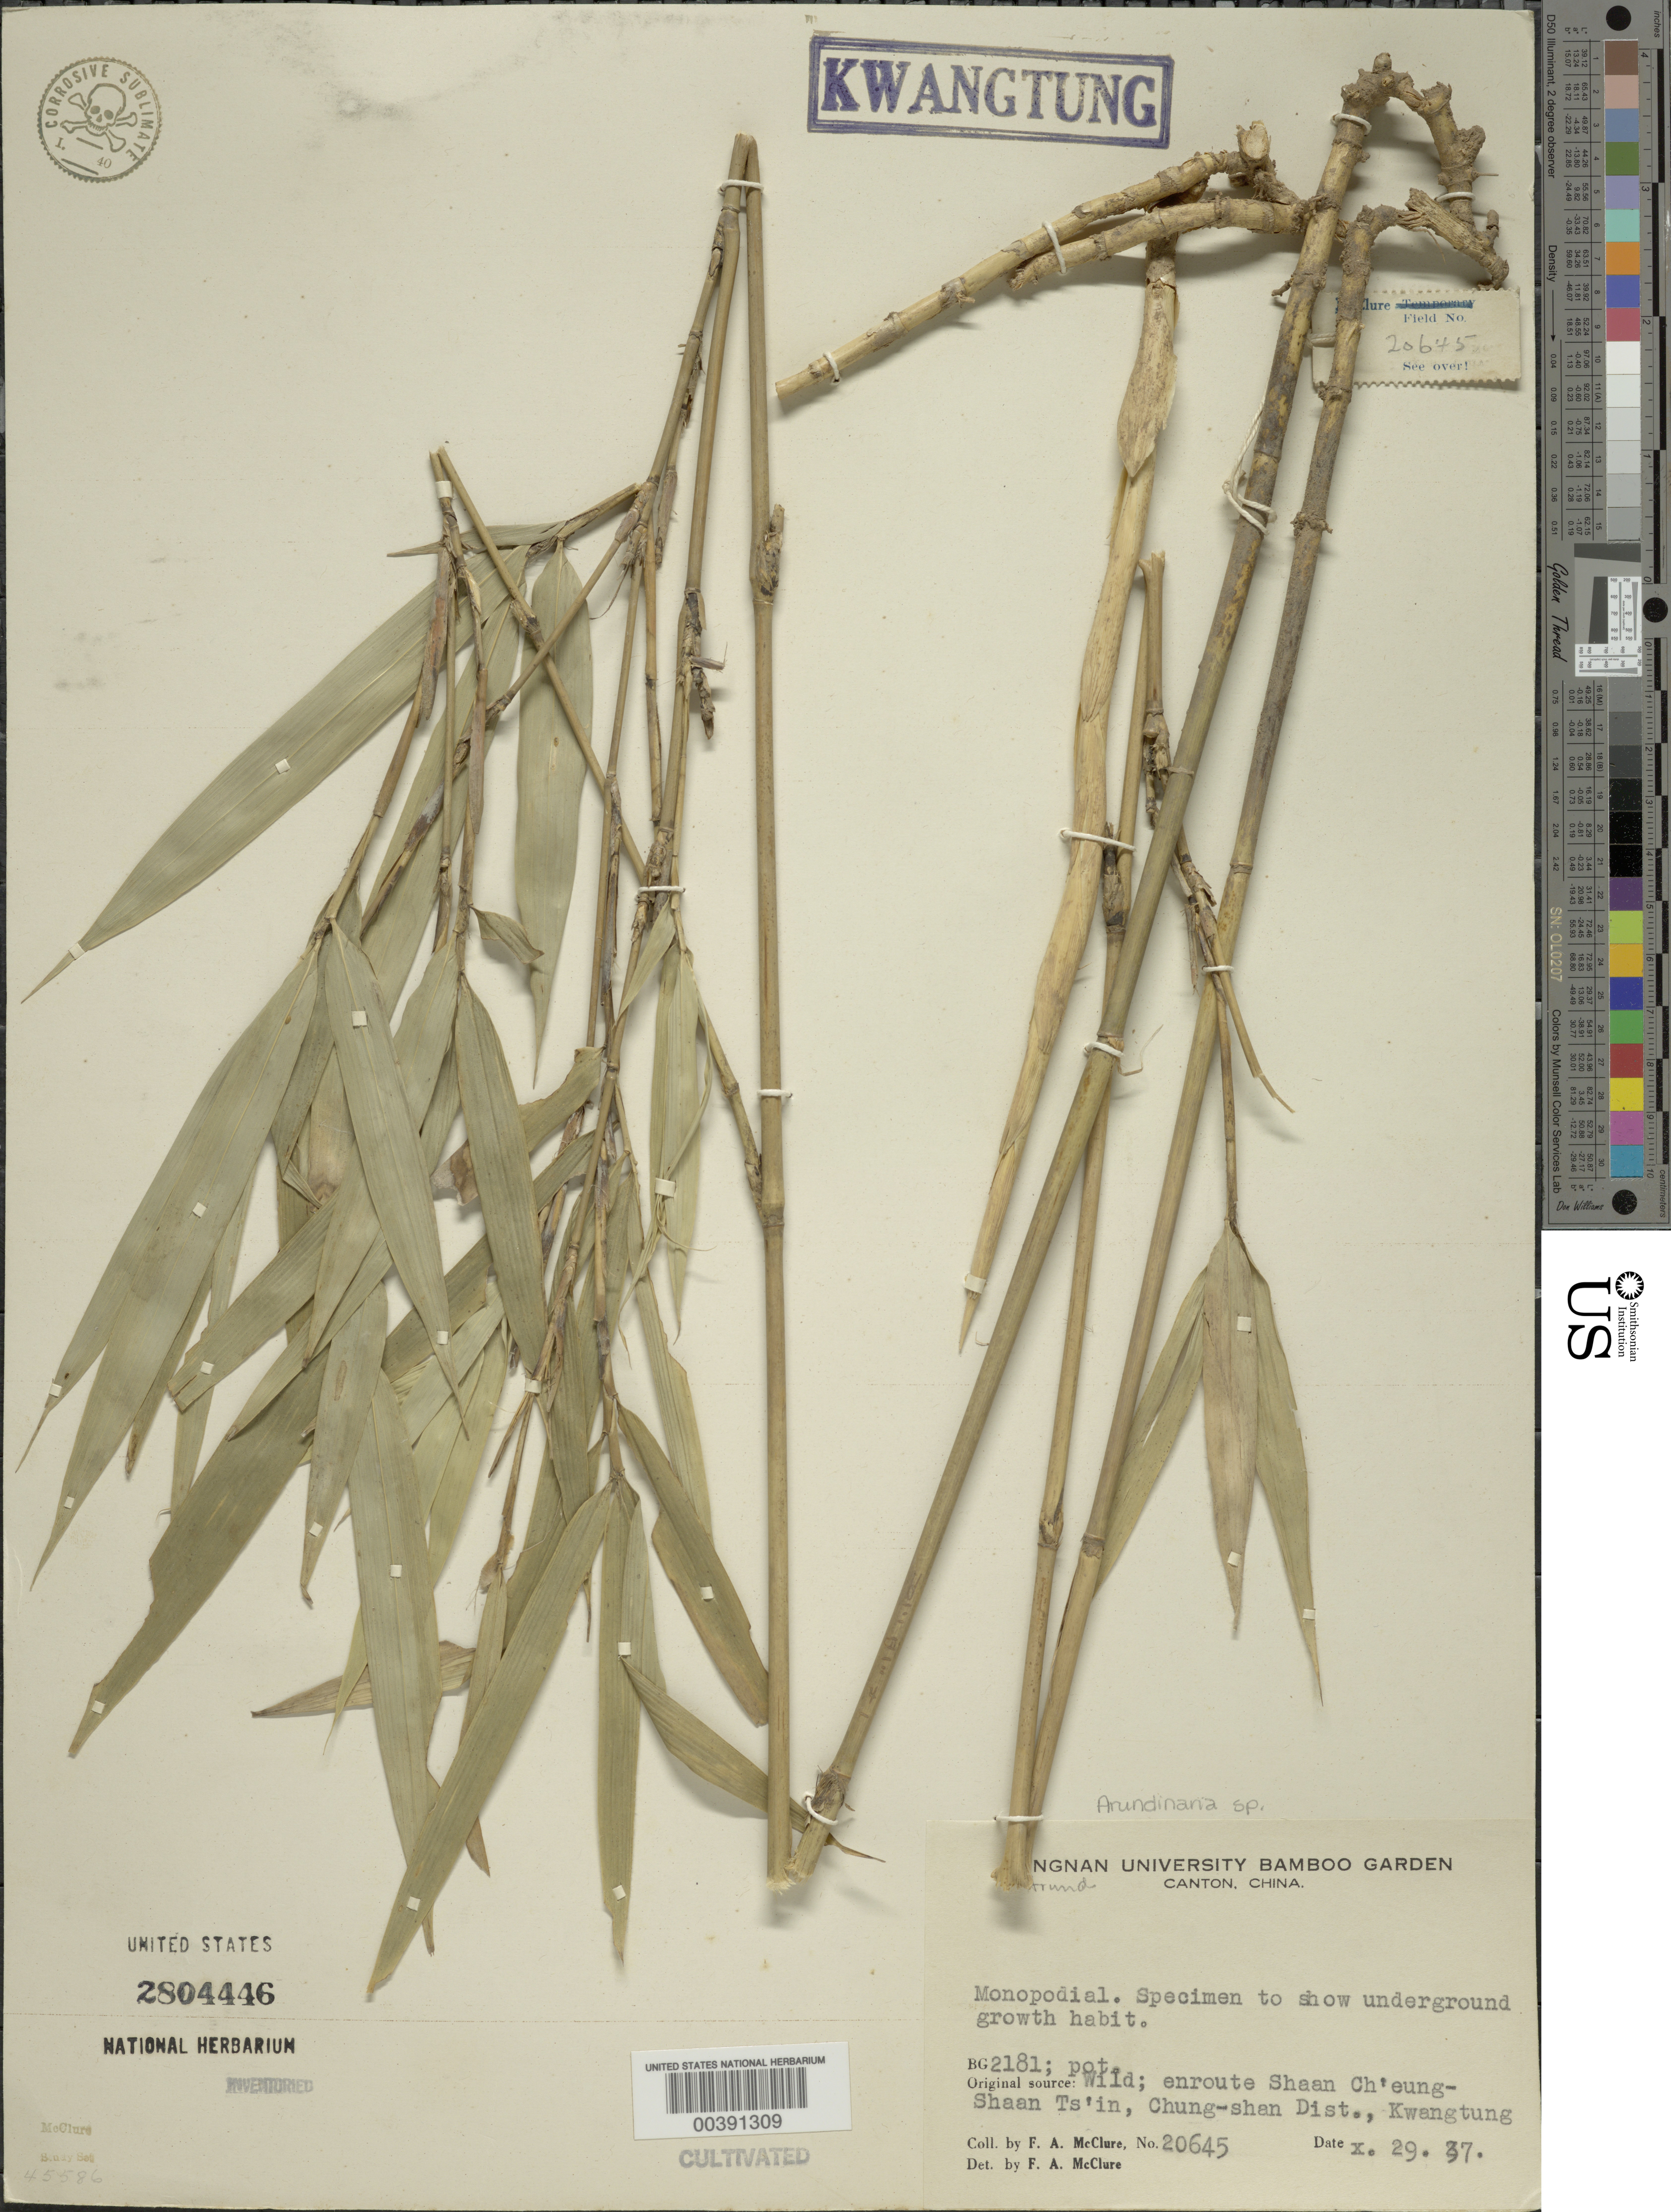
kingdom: Plantae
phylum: Tracheophyta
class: Liliopsida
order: Poales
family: Poaceae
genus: Arundinaria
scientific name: Arundinaria sp.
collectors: F. A. McClure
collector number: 20645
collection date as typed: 29 Oct 1937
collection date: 1937-10-29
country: China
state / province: Guangdong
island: Honam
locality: Lingnan univ. bg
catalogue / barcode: US 2804446